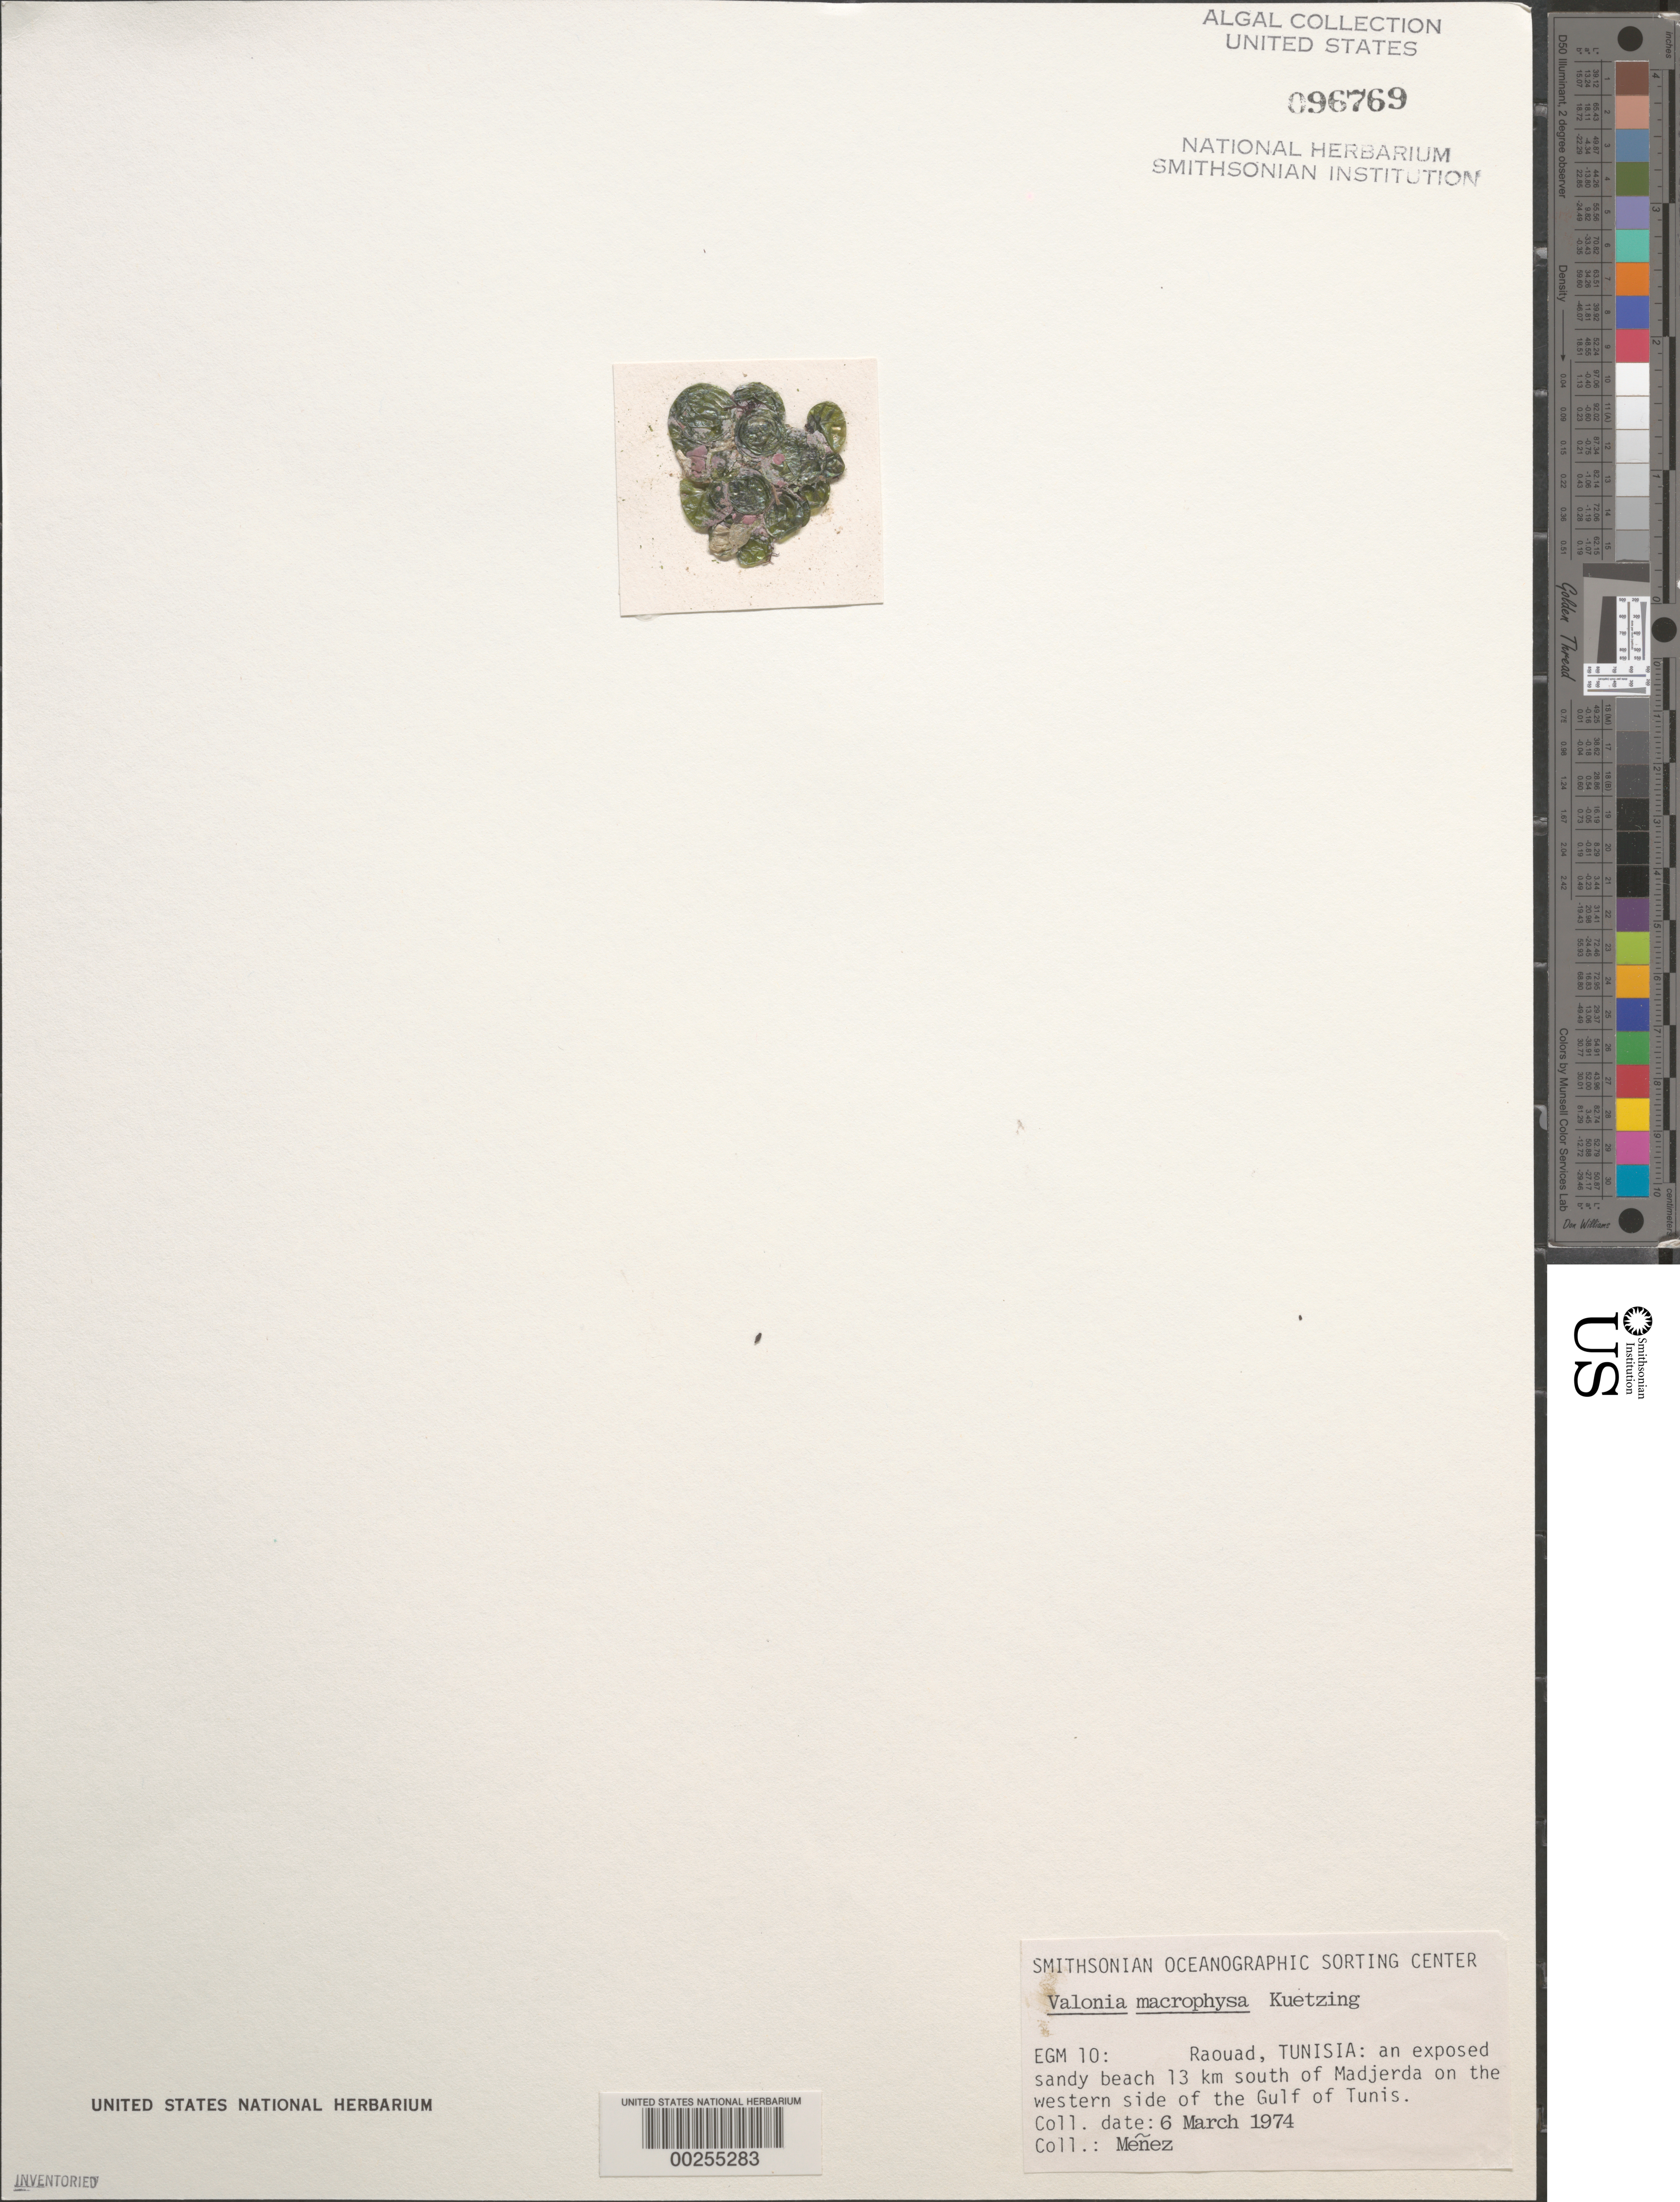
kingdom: Plantae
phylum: Chlorophyta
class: Ulvophyceae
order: Siphonocladales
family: Valoniaceae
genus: Valonia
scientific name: Valonia macrophysa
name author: Kütz.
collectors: Meñez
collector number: EGM 10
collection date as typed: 06 Mar 1974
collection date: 1974-03-06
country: Tunisia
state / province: Tunis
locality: Raouad, 13 km south of madjerda, gulf of tunis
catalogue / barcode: US 96769